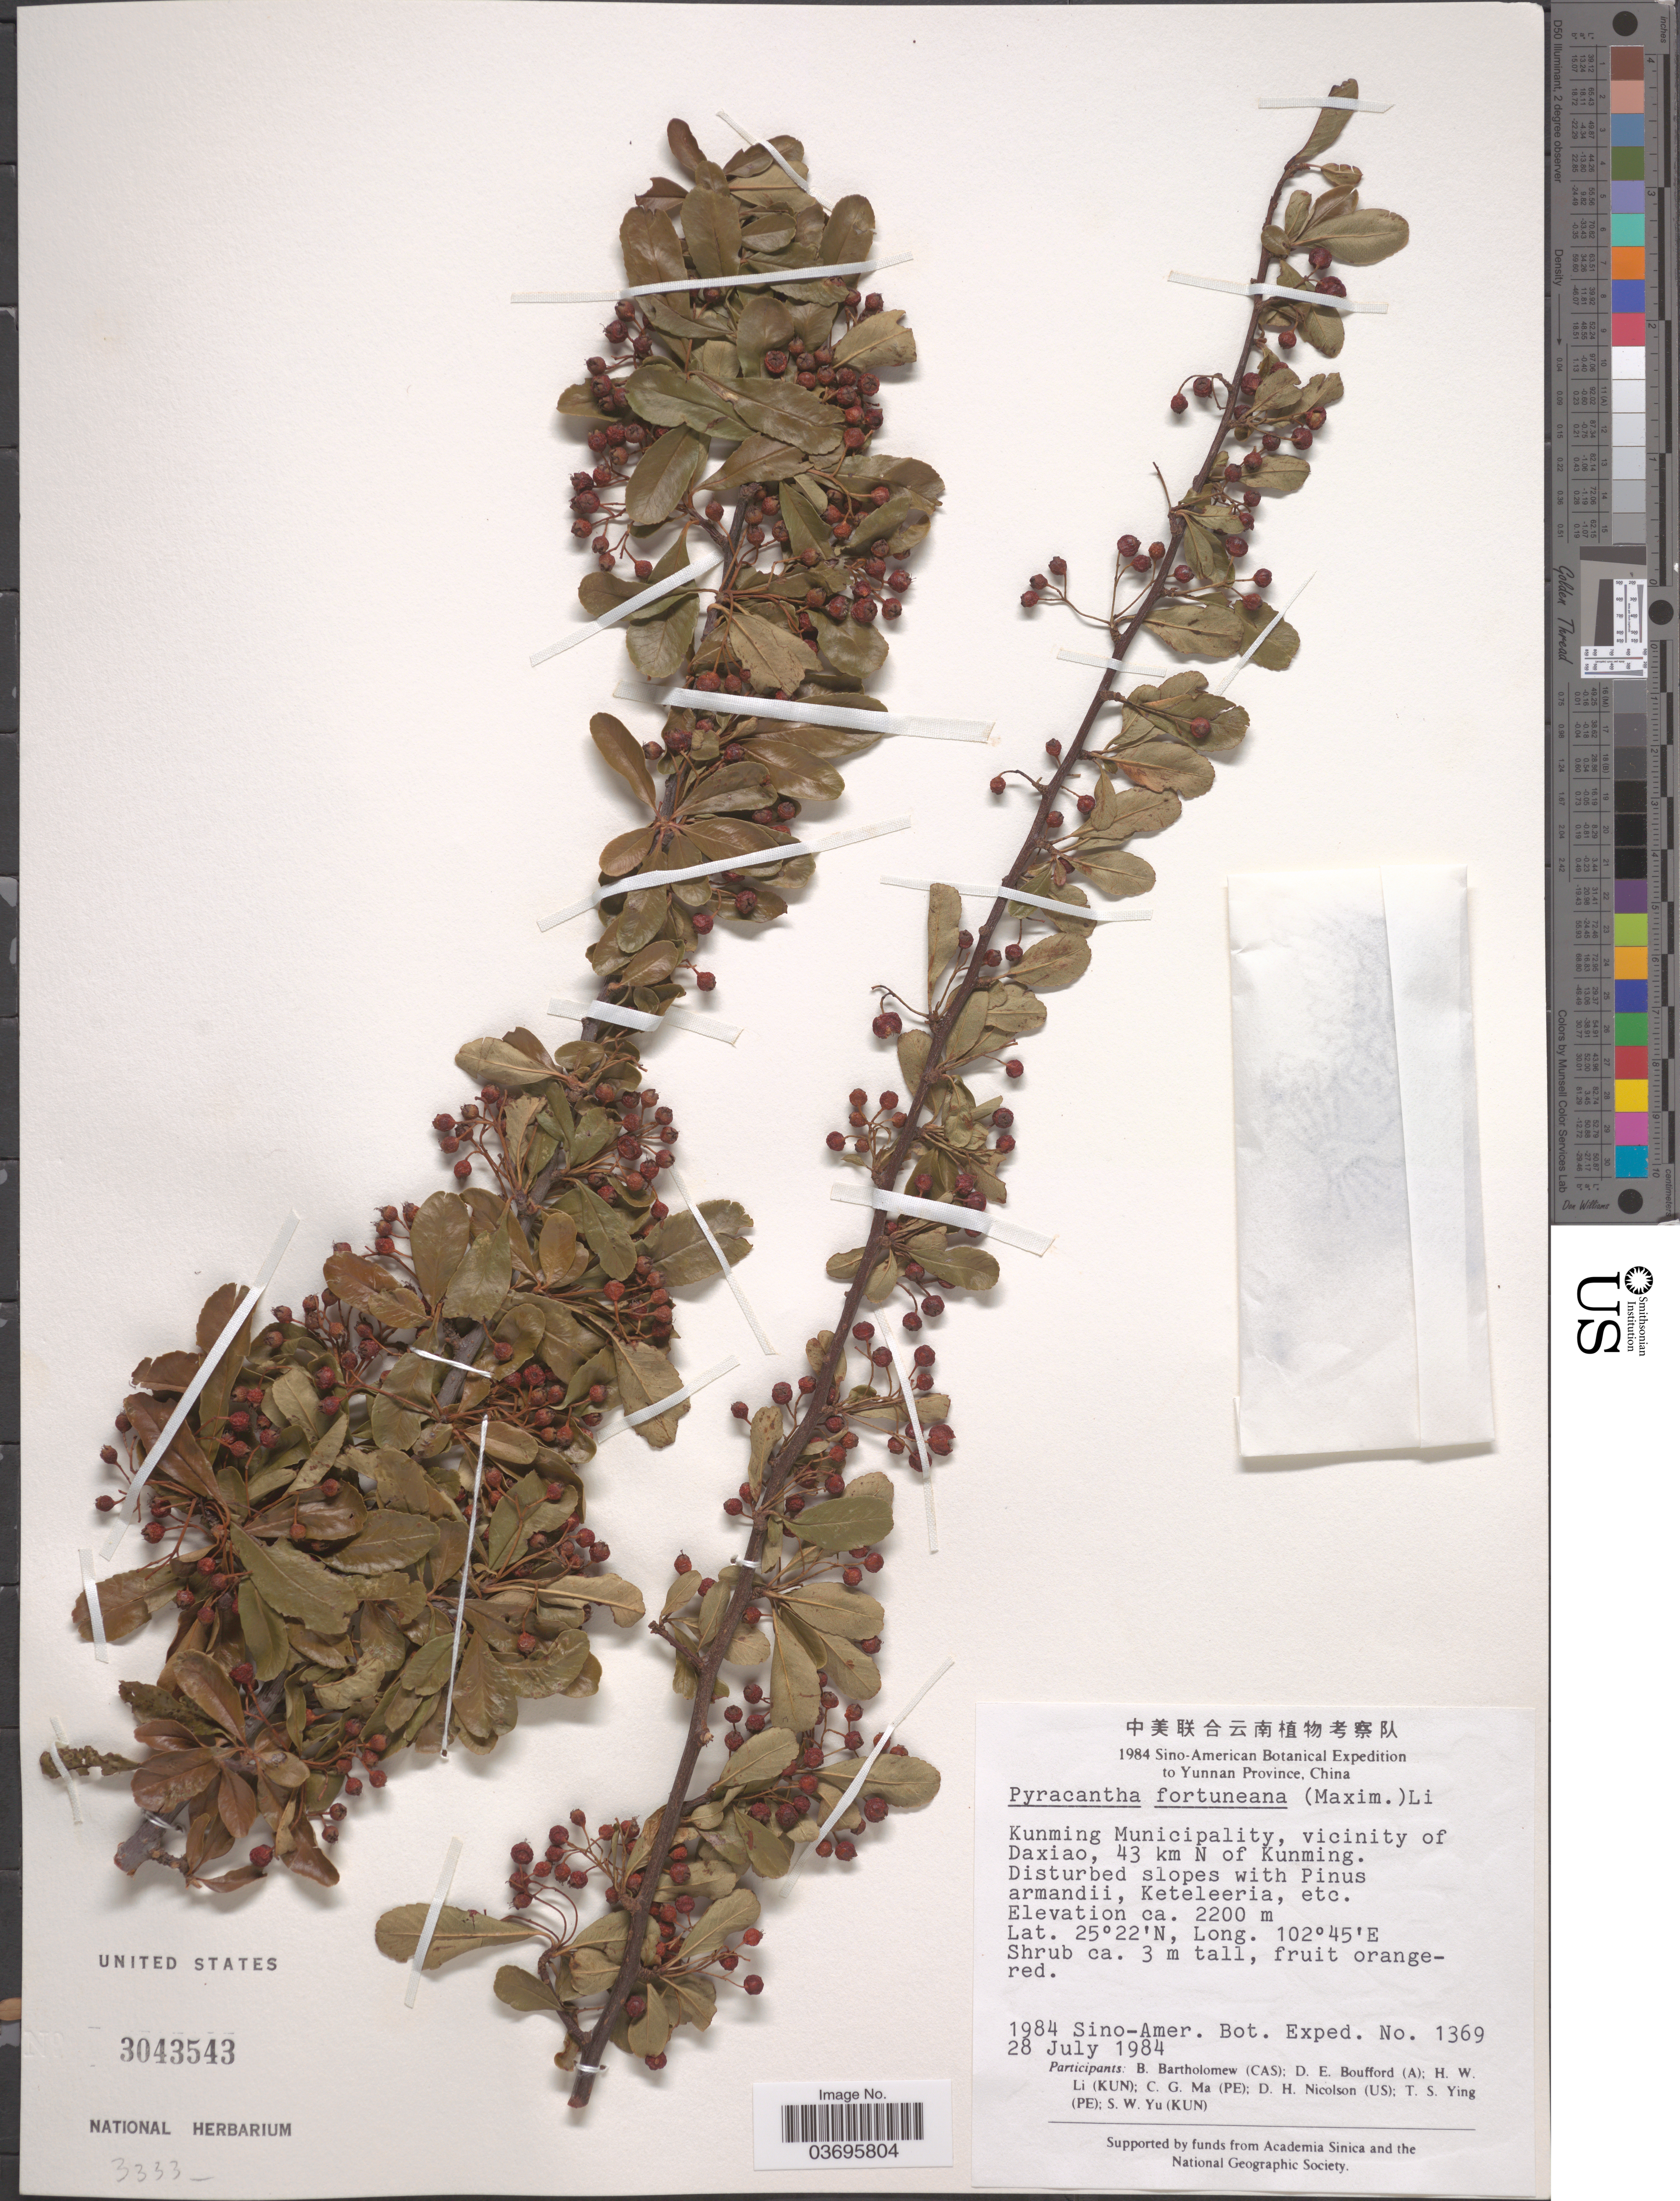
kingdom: Plantae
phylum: Tracheophyta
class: Magnoliopsida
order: Rosales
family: Rosaceae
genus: Pyracantha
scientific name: Pyracantha fortuneana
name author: (Maxim.) H.L. Li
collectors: Sino-Amer. Bot. Exped. 1984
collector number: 1369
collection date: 1984-07-28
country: China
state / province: Yunnan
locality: Kunming Municipality, vicinity of Daxiao, 43 km N of Kunming.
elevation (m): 2200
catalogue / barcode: US 3043543